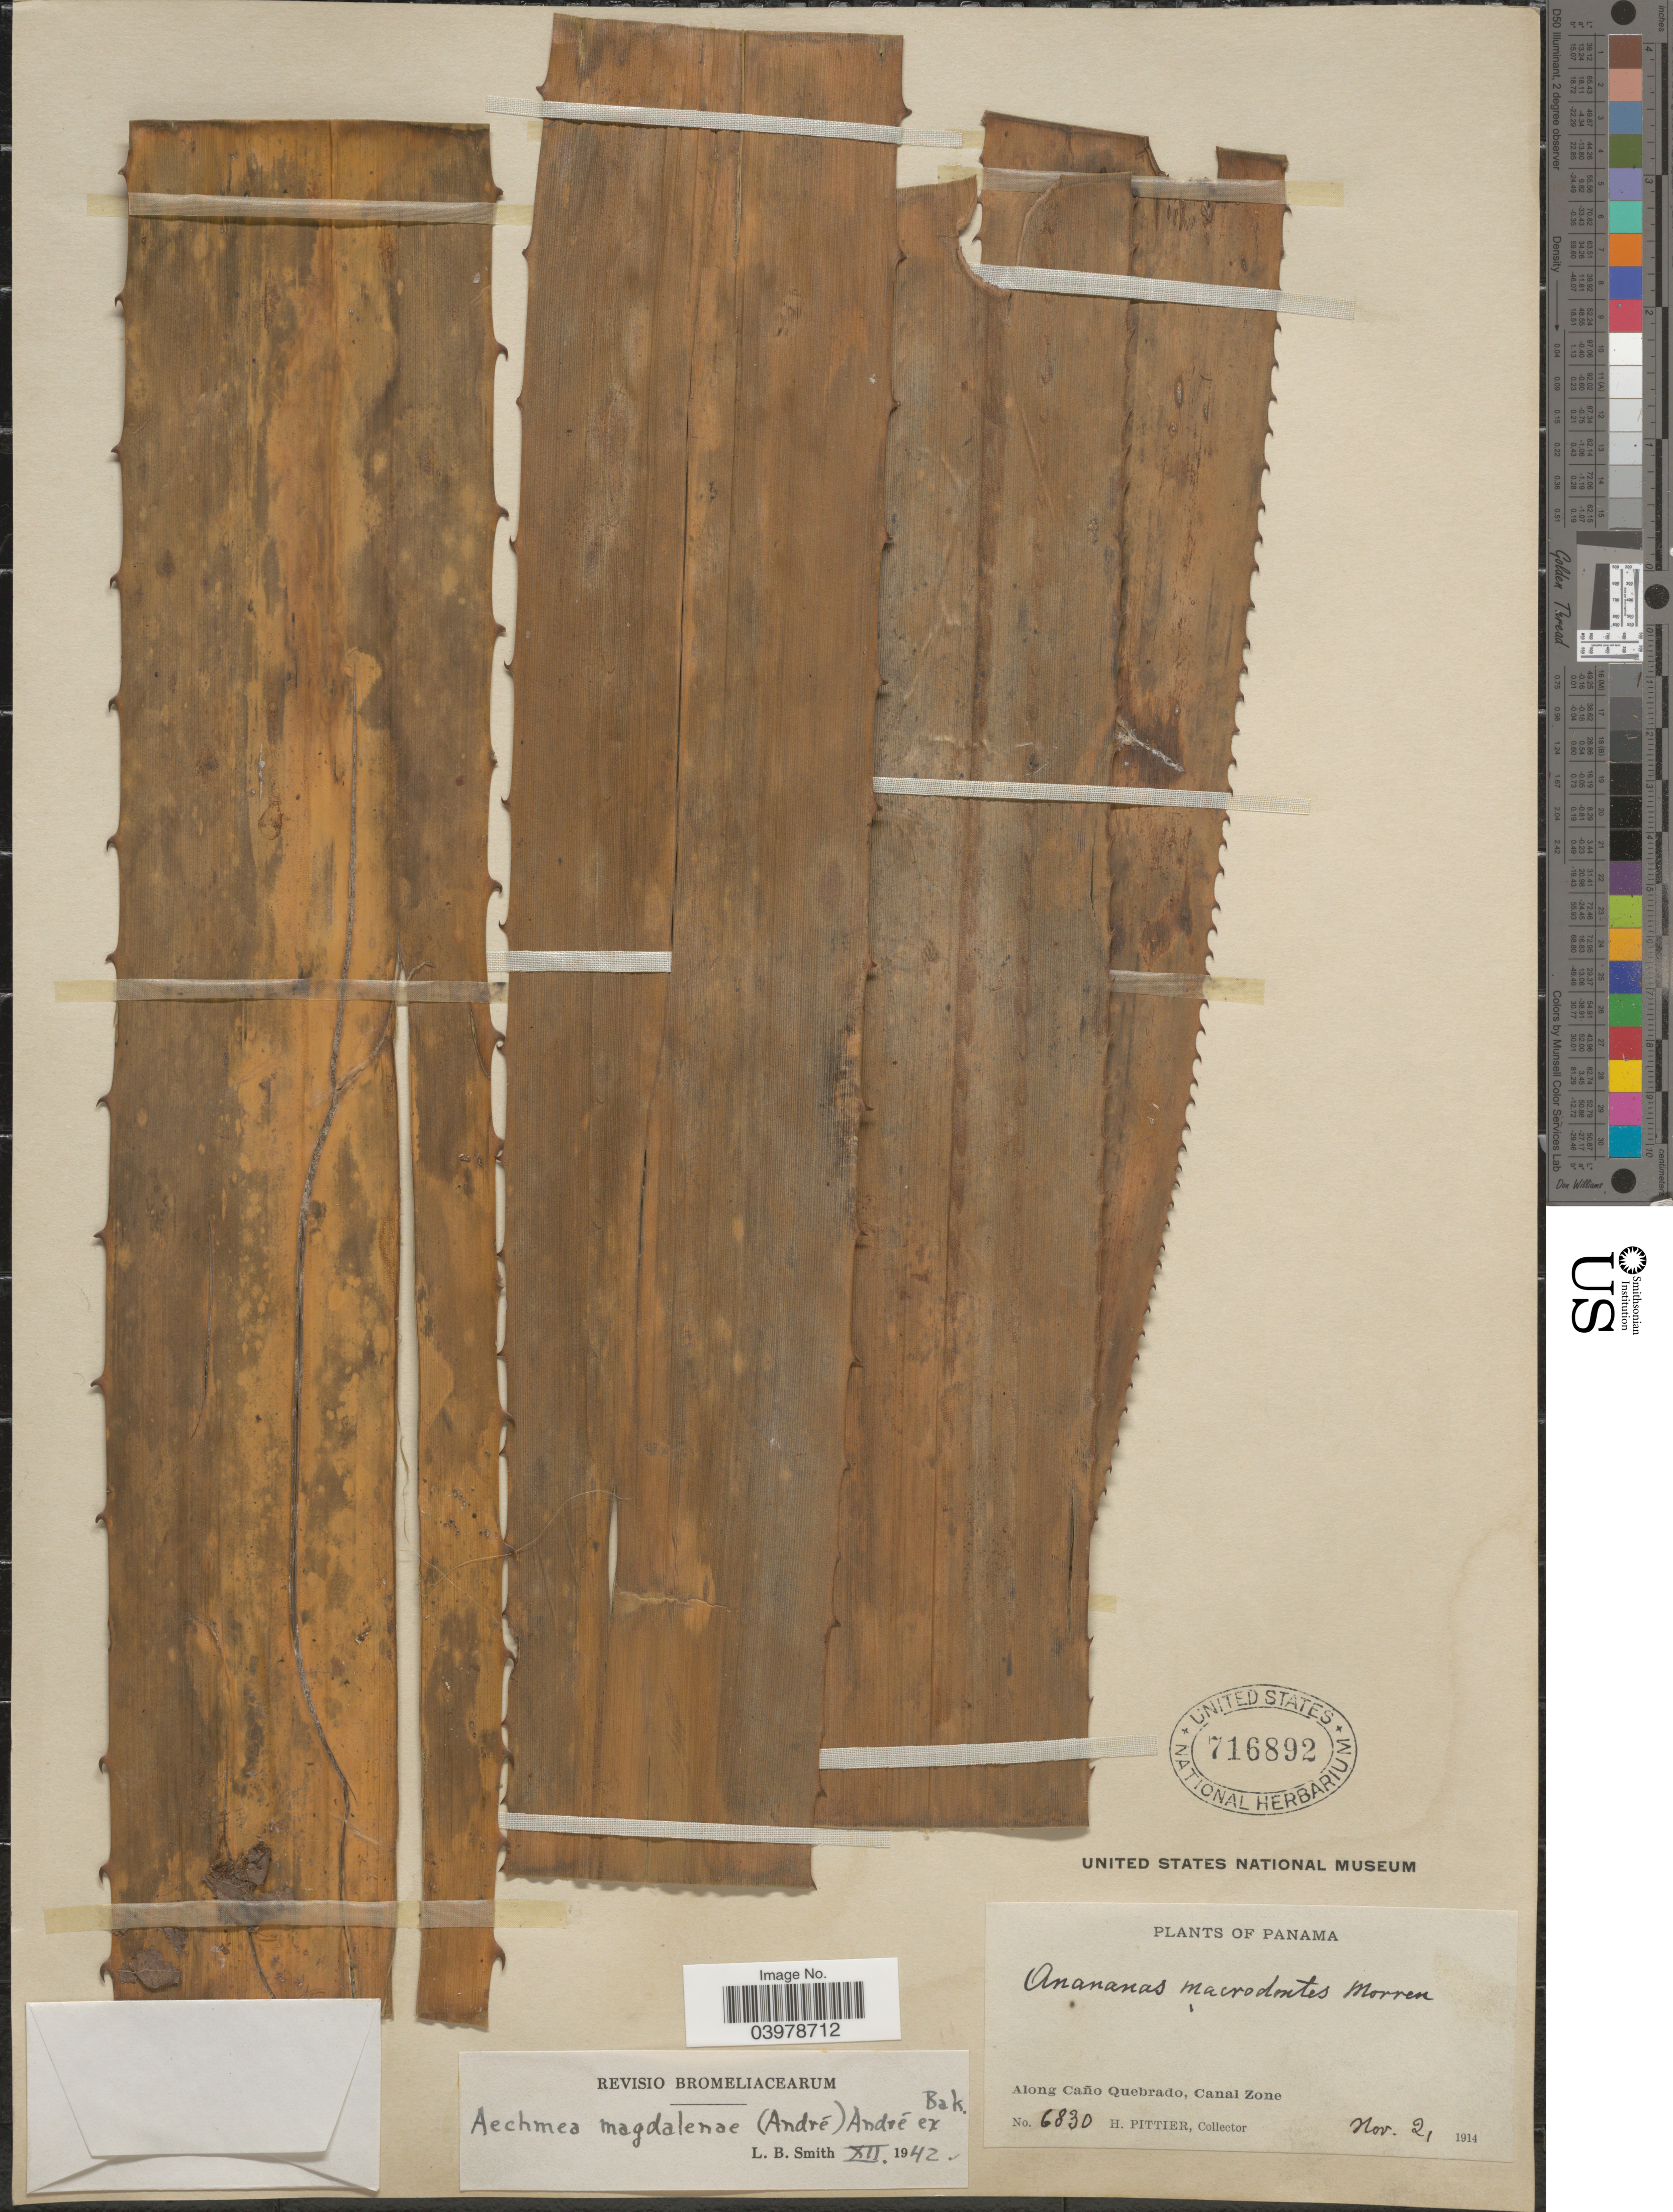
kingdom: Plantae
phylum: Tracheophyta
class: Liliopsida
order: Poales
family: Bromeliaceae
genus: Aechmea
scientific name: Aechmea magdalenae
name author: (André) André ex Baker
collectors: H. F. Pittier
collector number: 6830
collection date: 1914-11-02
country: Panama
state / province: Colón / Panamá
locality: Along Caño Quebrado, Canal Zone.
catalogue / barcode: US 716892